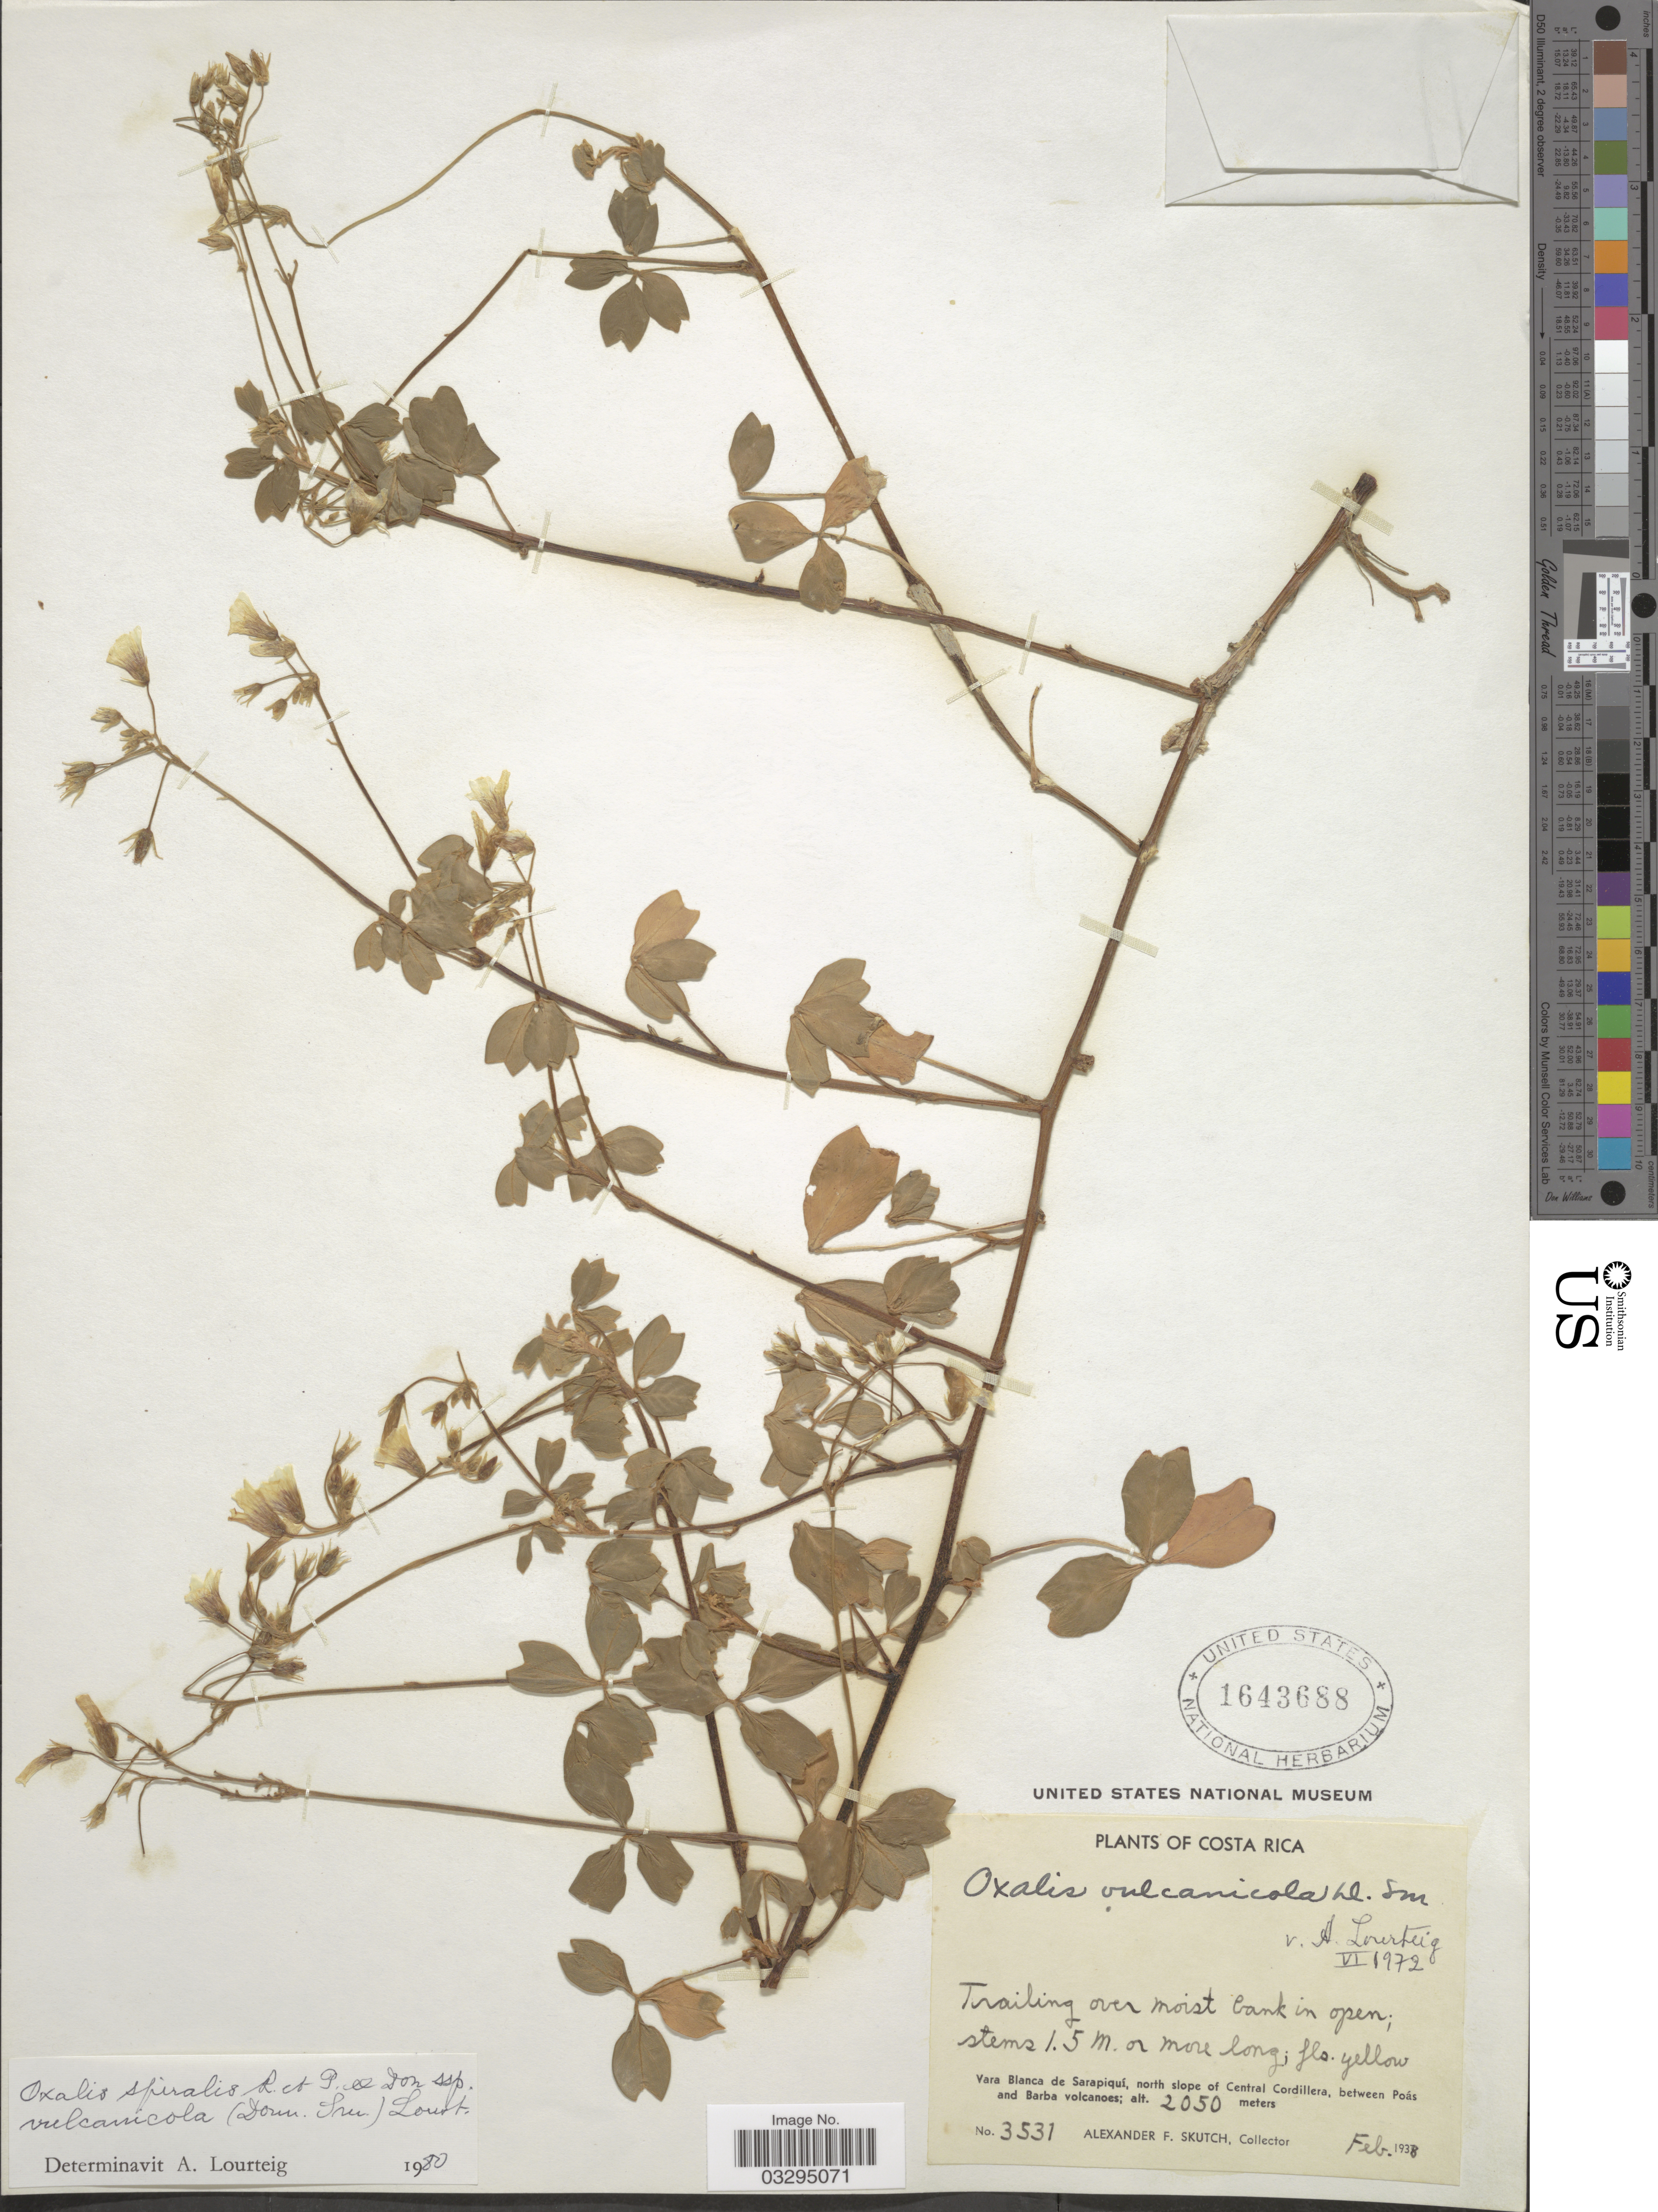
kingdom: Plantae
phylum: Tracheophyta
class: Magnoliopsida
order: Oxalidales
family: Oxalidaceae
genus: Oxalis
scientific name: Oxalis spiralis subsp. vulcanicola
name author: (Donn. Sm.) Lourteig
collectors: A. F. Skutch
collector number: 3531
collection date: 1938-02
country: Costa Rica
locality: Vara Blanca de Sarapiquí, north slope of Central Cordillera, between Poás and Barba volcanoes.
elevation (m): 2050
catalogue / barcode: US 1643688